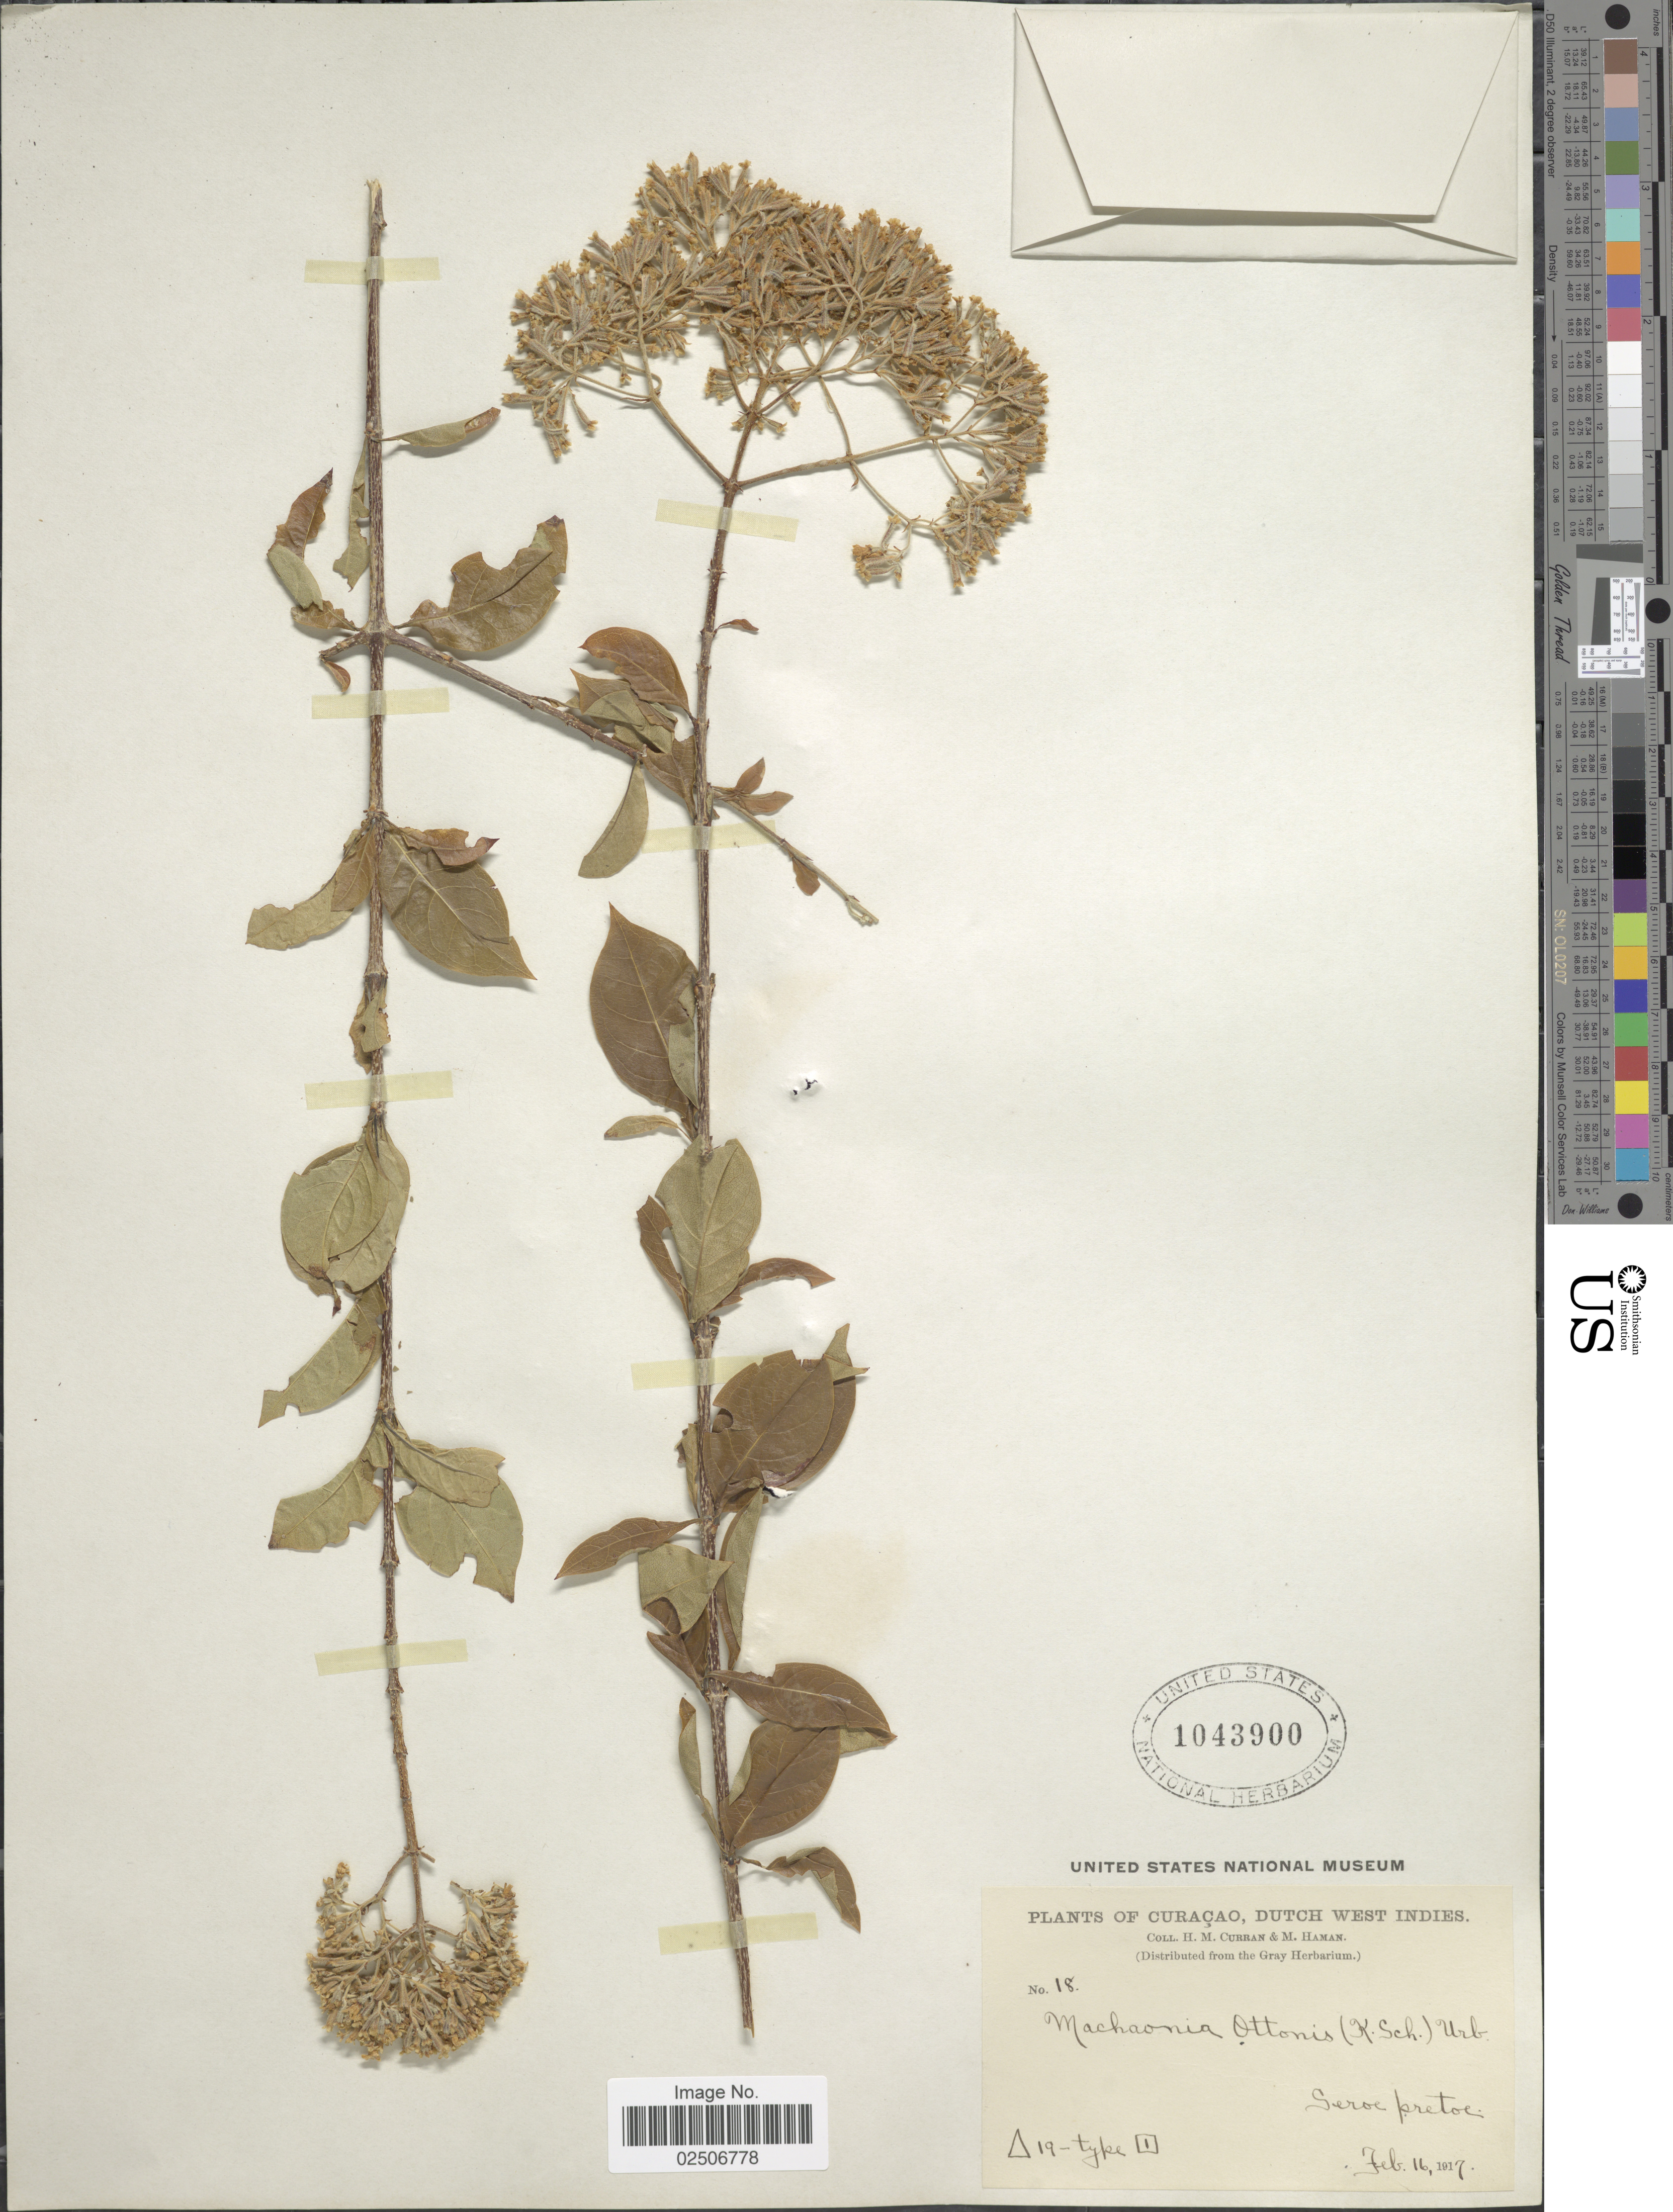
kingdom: Plantae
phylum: Tracheophyta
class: Magnoliopsida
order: Gentianales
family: Rubiaceae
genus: Machaonia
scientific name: Machaonia ottonis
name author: (K. Schum.) Urb.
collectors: H. M. Curran & M. Haman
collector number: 18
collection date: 1917-02-16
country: Curaçao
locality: Dutch West Indies, Seroe pretoe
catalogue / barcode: US 1043900